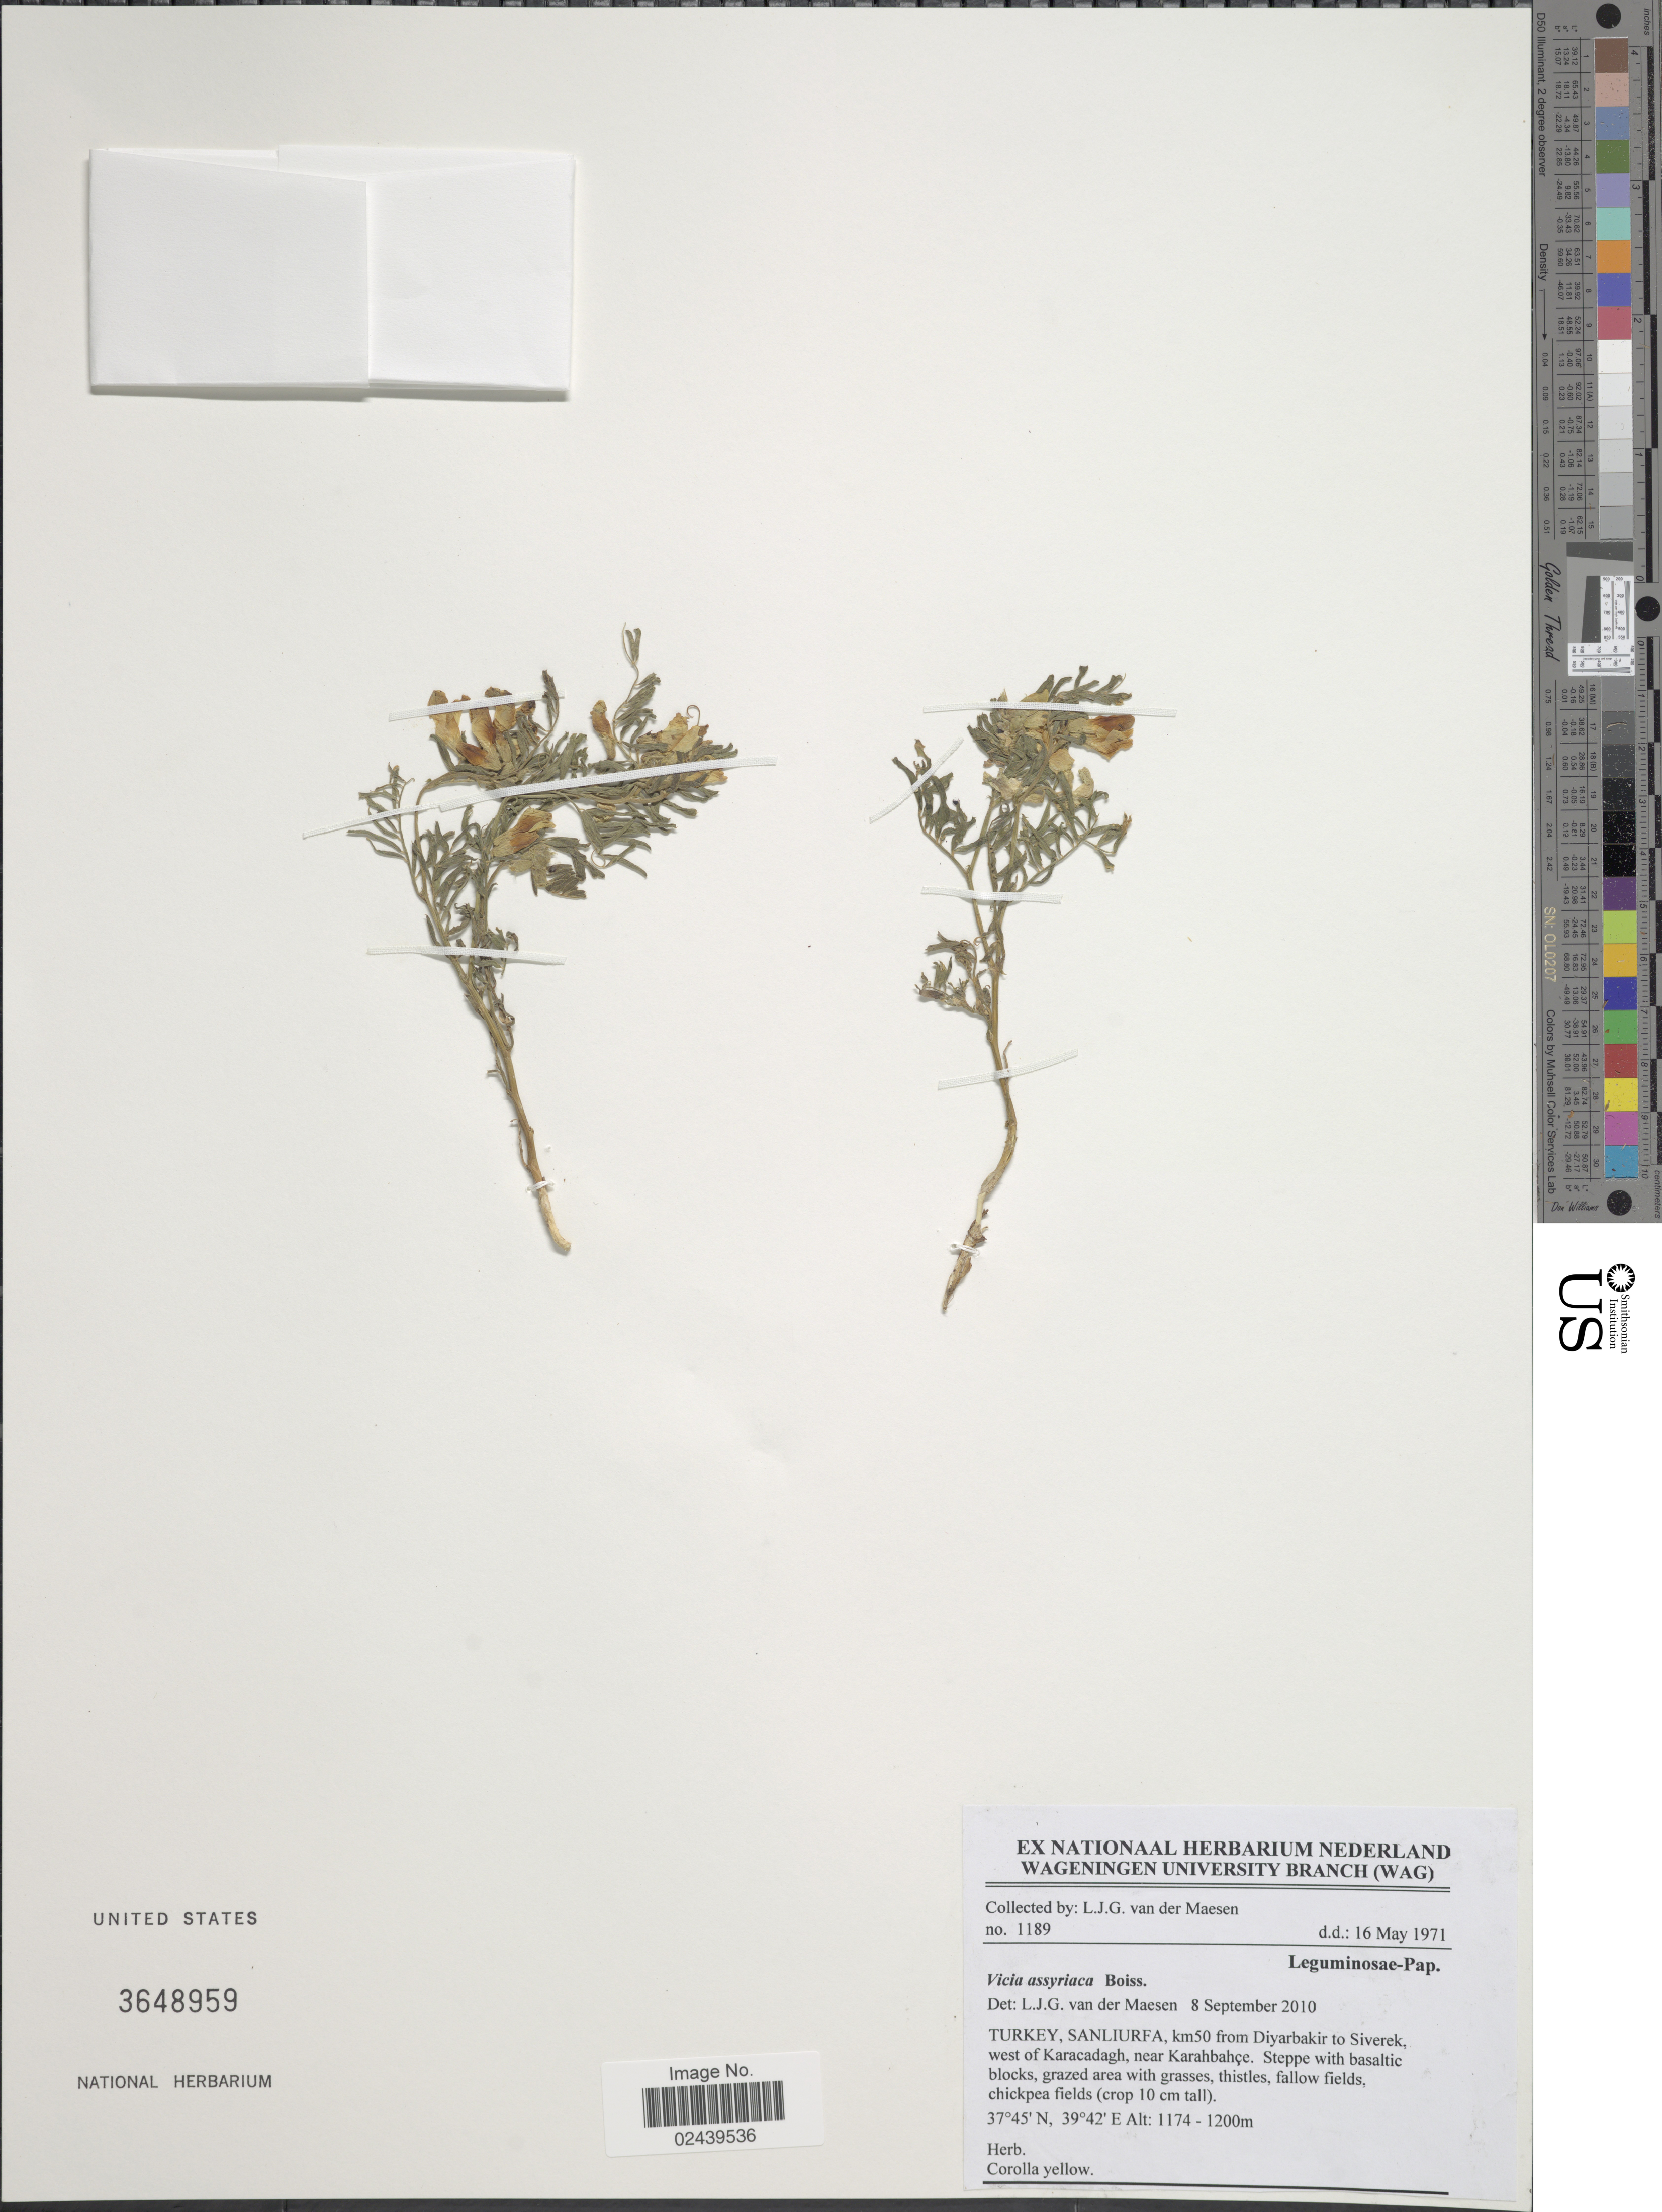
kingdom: Plantae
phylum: Tracheophyta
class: Magnoliopsida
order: Fabales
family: Fabaceae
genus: Vicia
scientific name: Vicia assyriaca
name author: Boiss.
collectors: L. van der Maesen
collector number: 1189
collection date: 1971-05-16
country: Turkey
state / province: Sanliurfa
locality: Km 50 from Diyarbakir to Siverek, west of Karacadagh, near Karahbahce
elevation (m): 1174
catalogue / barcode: US 3648959